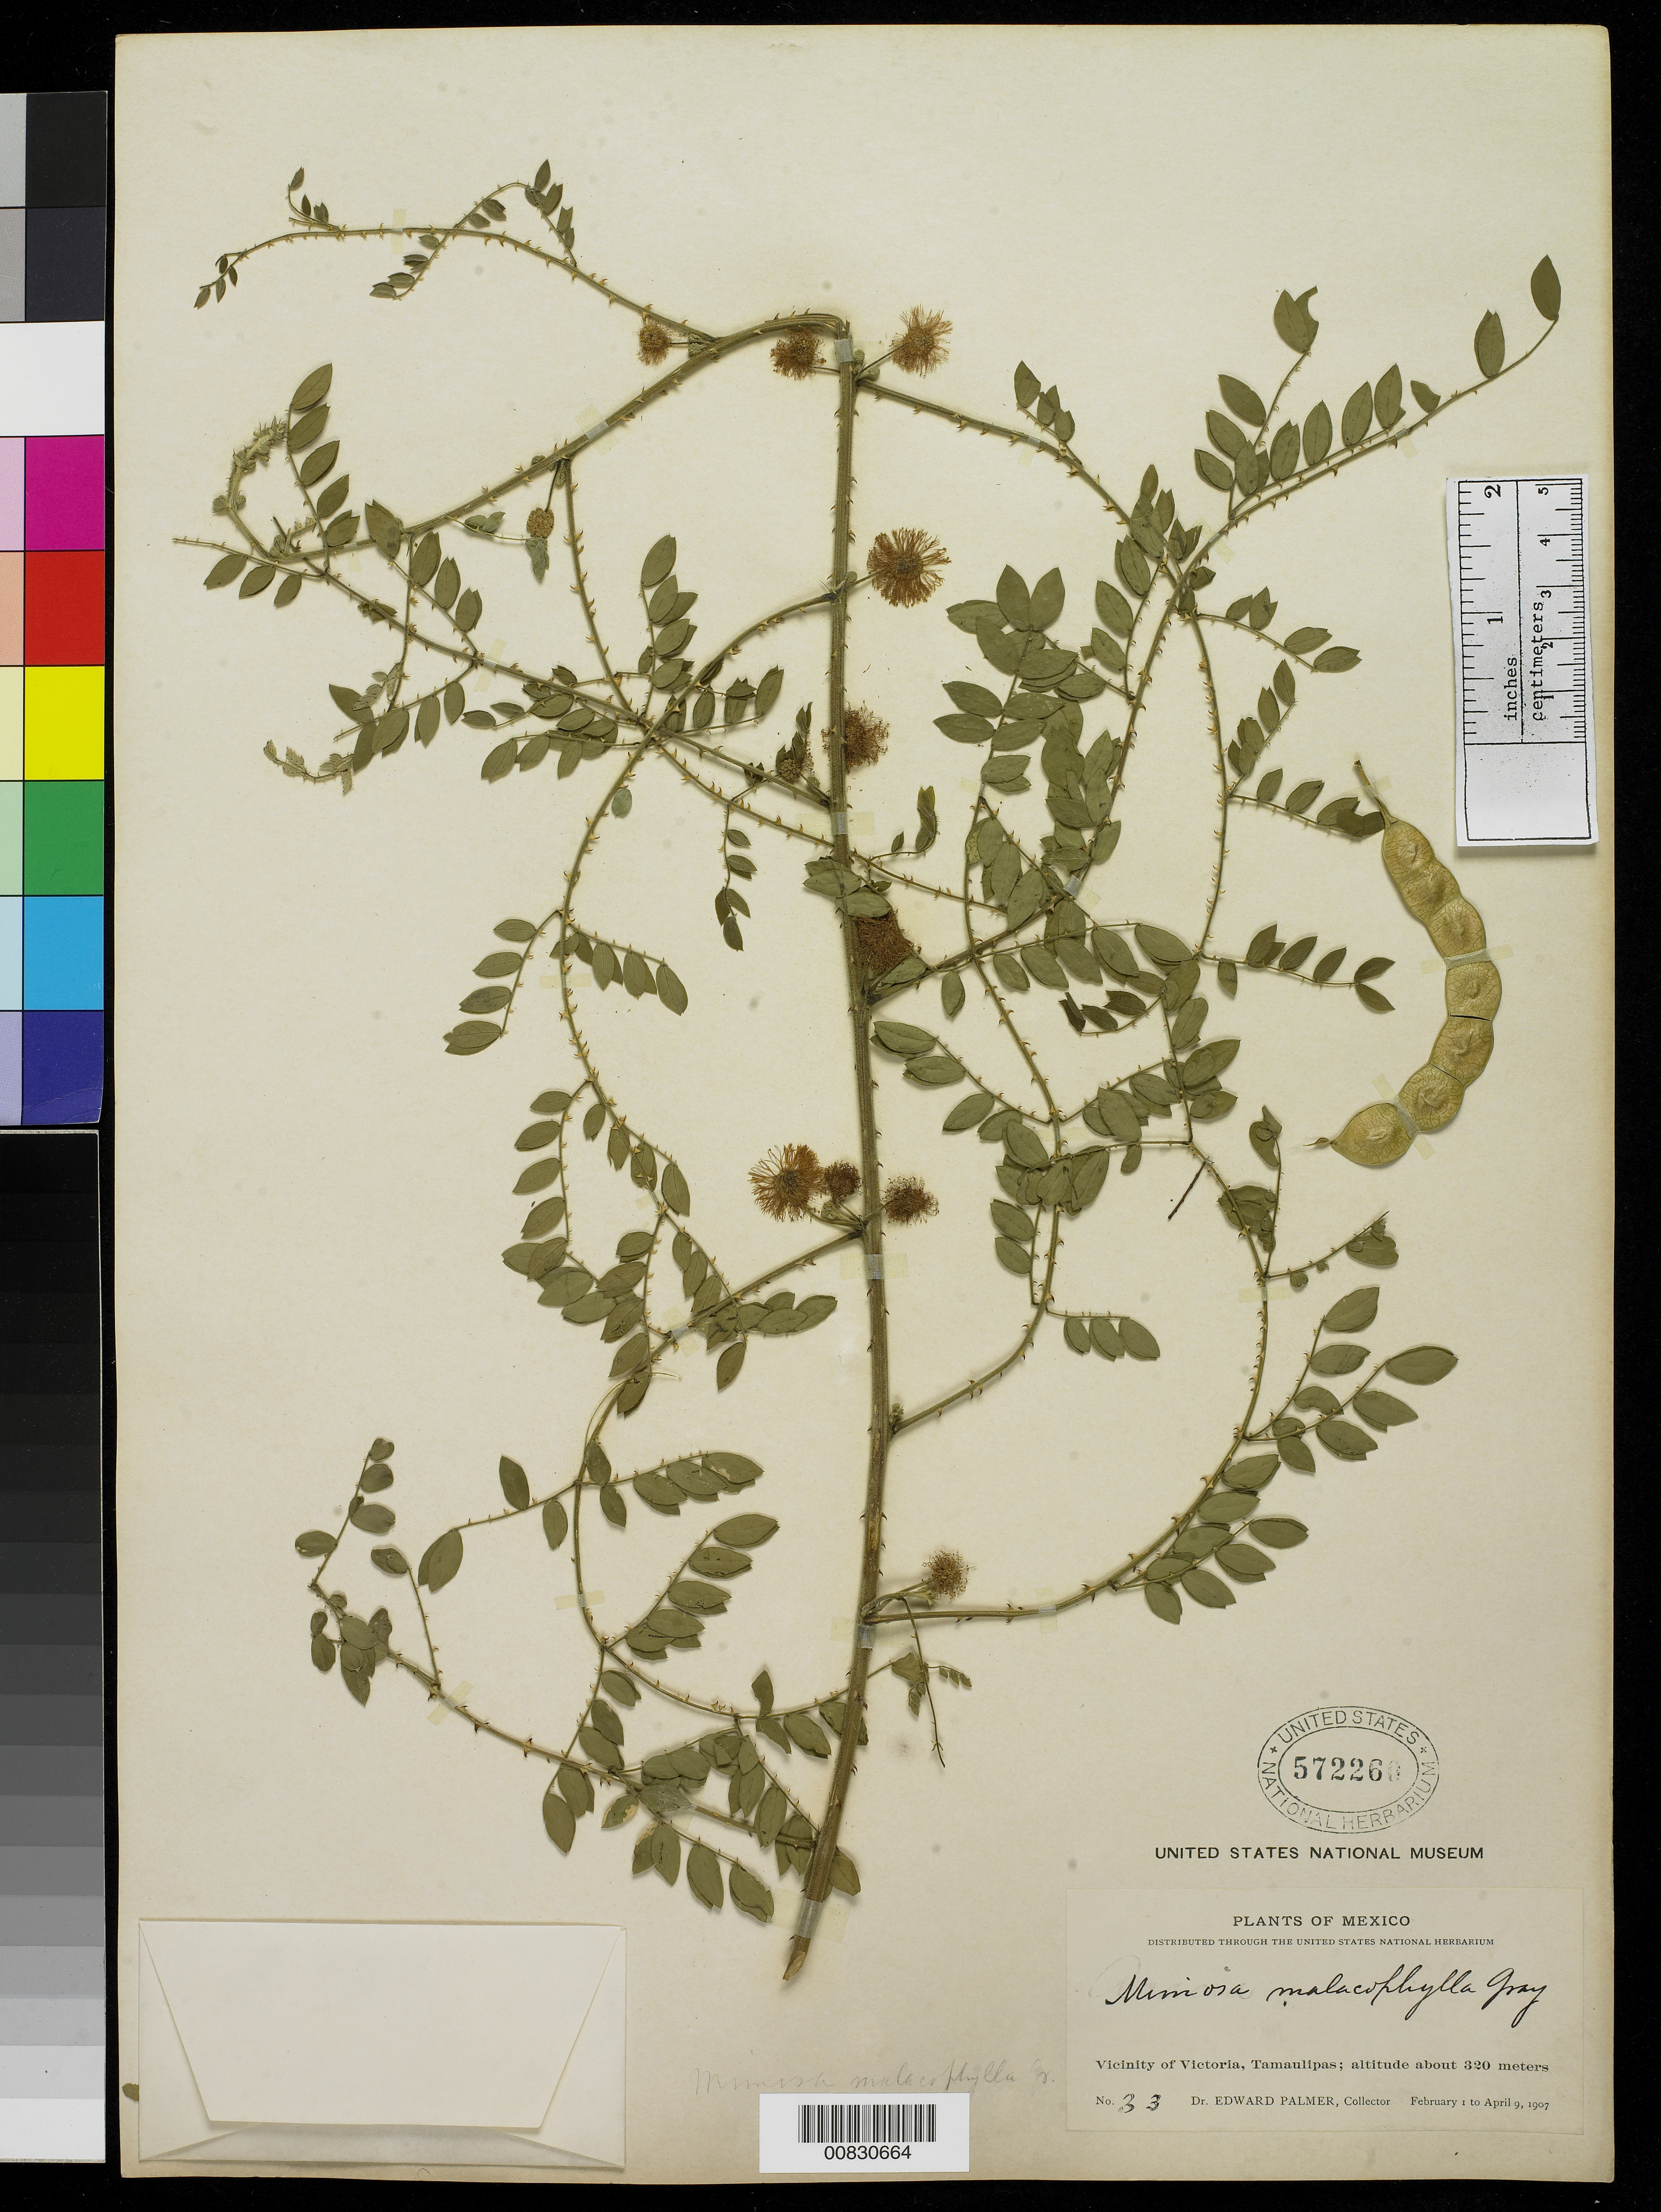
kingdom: Plantae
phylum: Tracheophyta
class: Magnoliopsida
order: Fabales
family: Fabaceae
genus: Mimosa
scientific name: Mimosa malacophylla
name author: A. Gray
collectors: E. Palmer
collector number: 33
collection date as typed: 01 Feb 1907 to 09 Apr 1907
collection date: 1907-02-01/1907-04-09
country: Mexico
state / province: Tamaulipas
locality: Vicinity of Victoria.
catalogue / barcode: US 572260